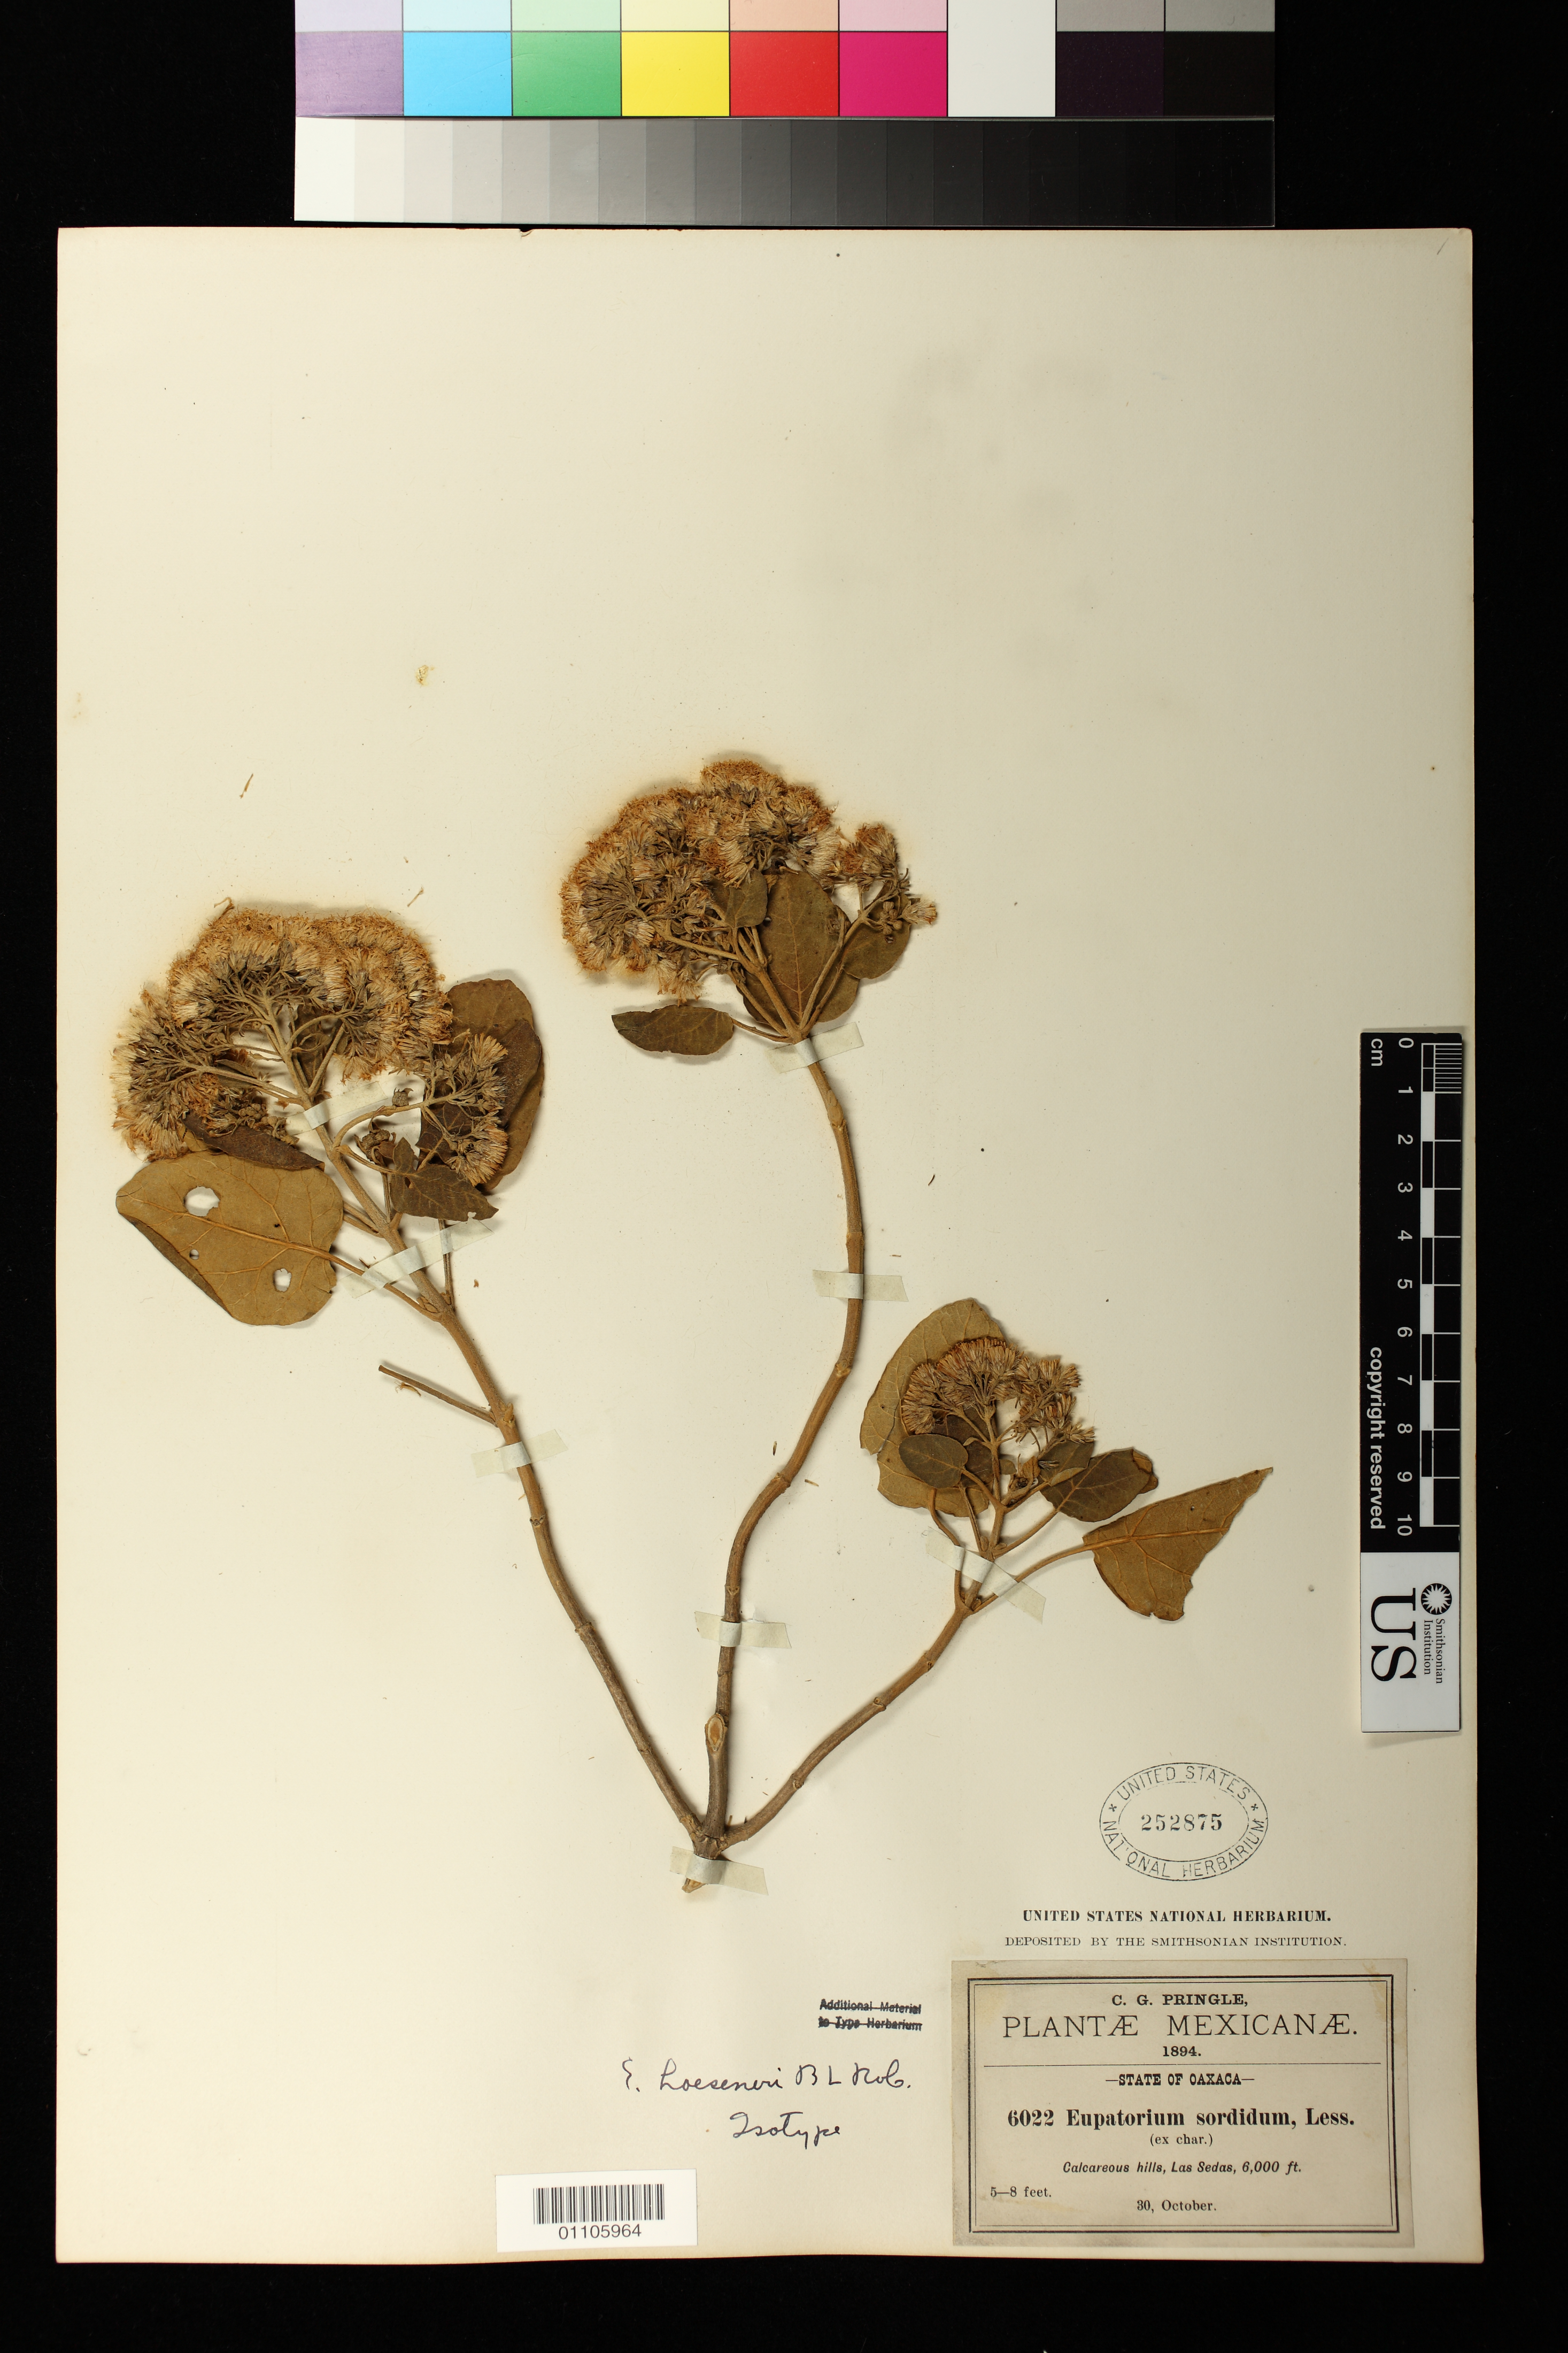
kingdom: Plantae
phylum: Tracheophyta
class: Magnoliopsida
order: Asterales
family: Asteraceae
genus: Eupatorium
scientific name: Eupatorium loeseneri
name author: B.L. Rob.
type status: Isotype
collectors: C. G. Pringle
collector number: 6022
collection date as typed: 30 Oct 1894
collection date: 1894-10-30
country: Mexico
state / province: Oaxaca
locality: Calcareous hills, Las Sedas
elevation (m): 1829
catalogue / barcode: US 252875